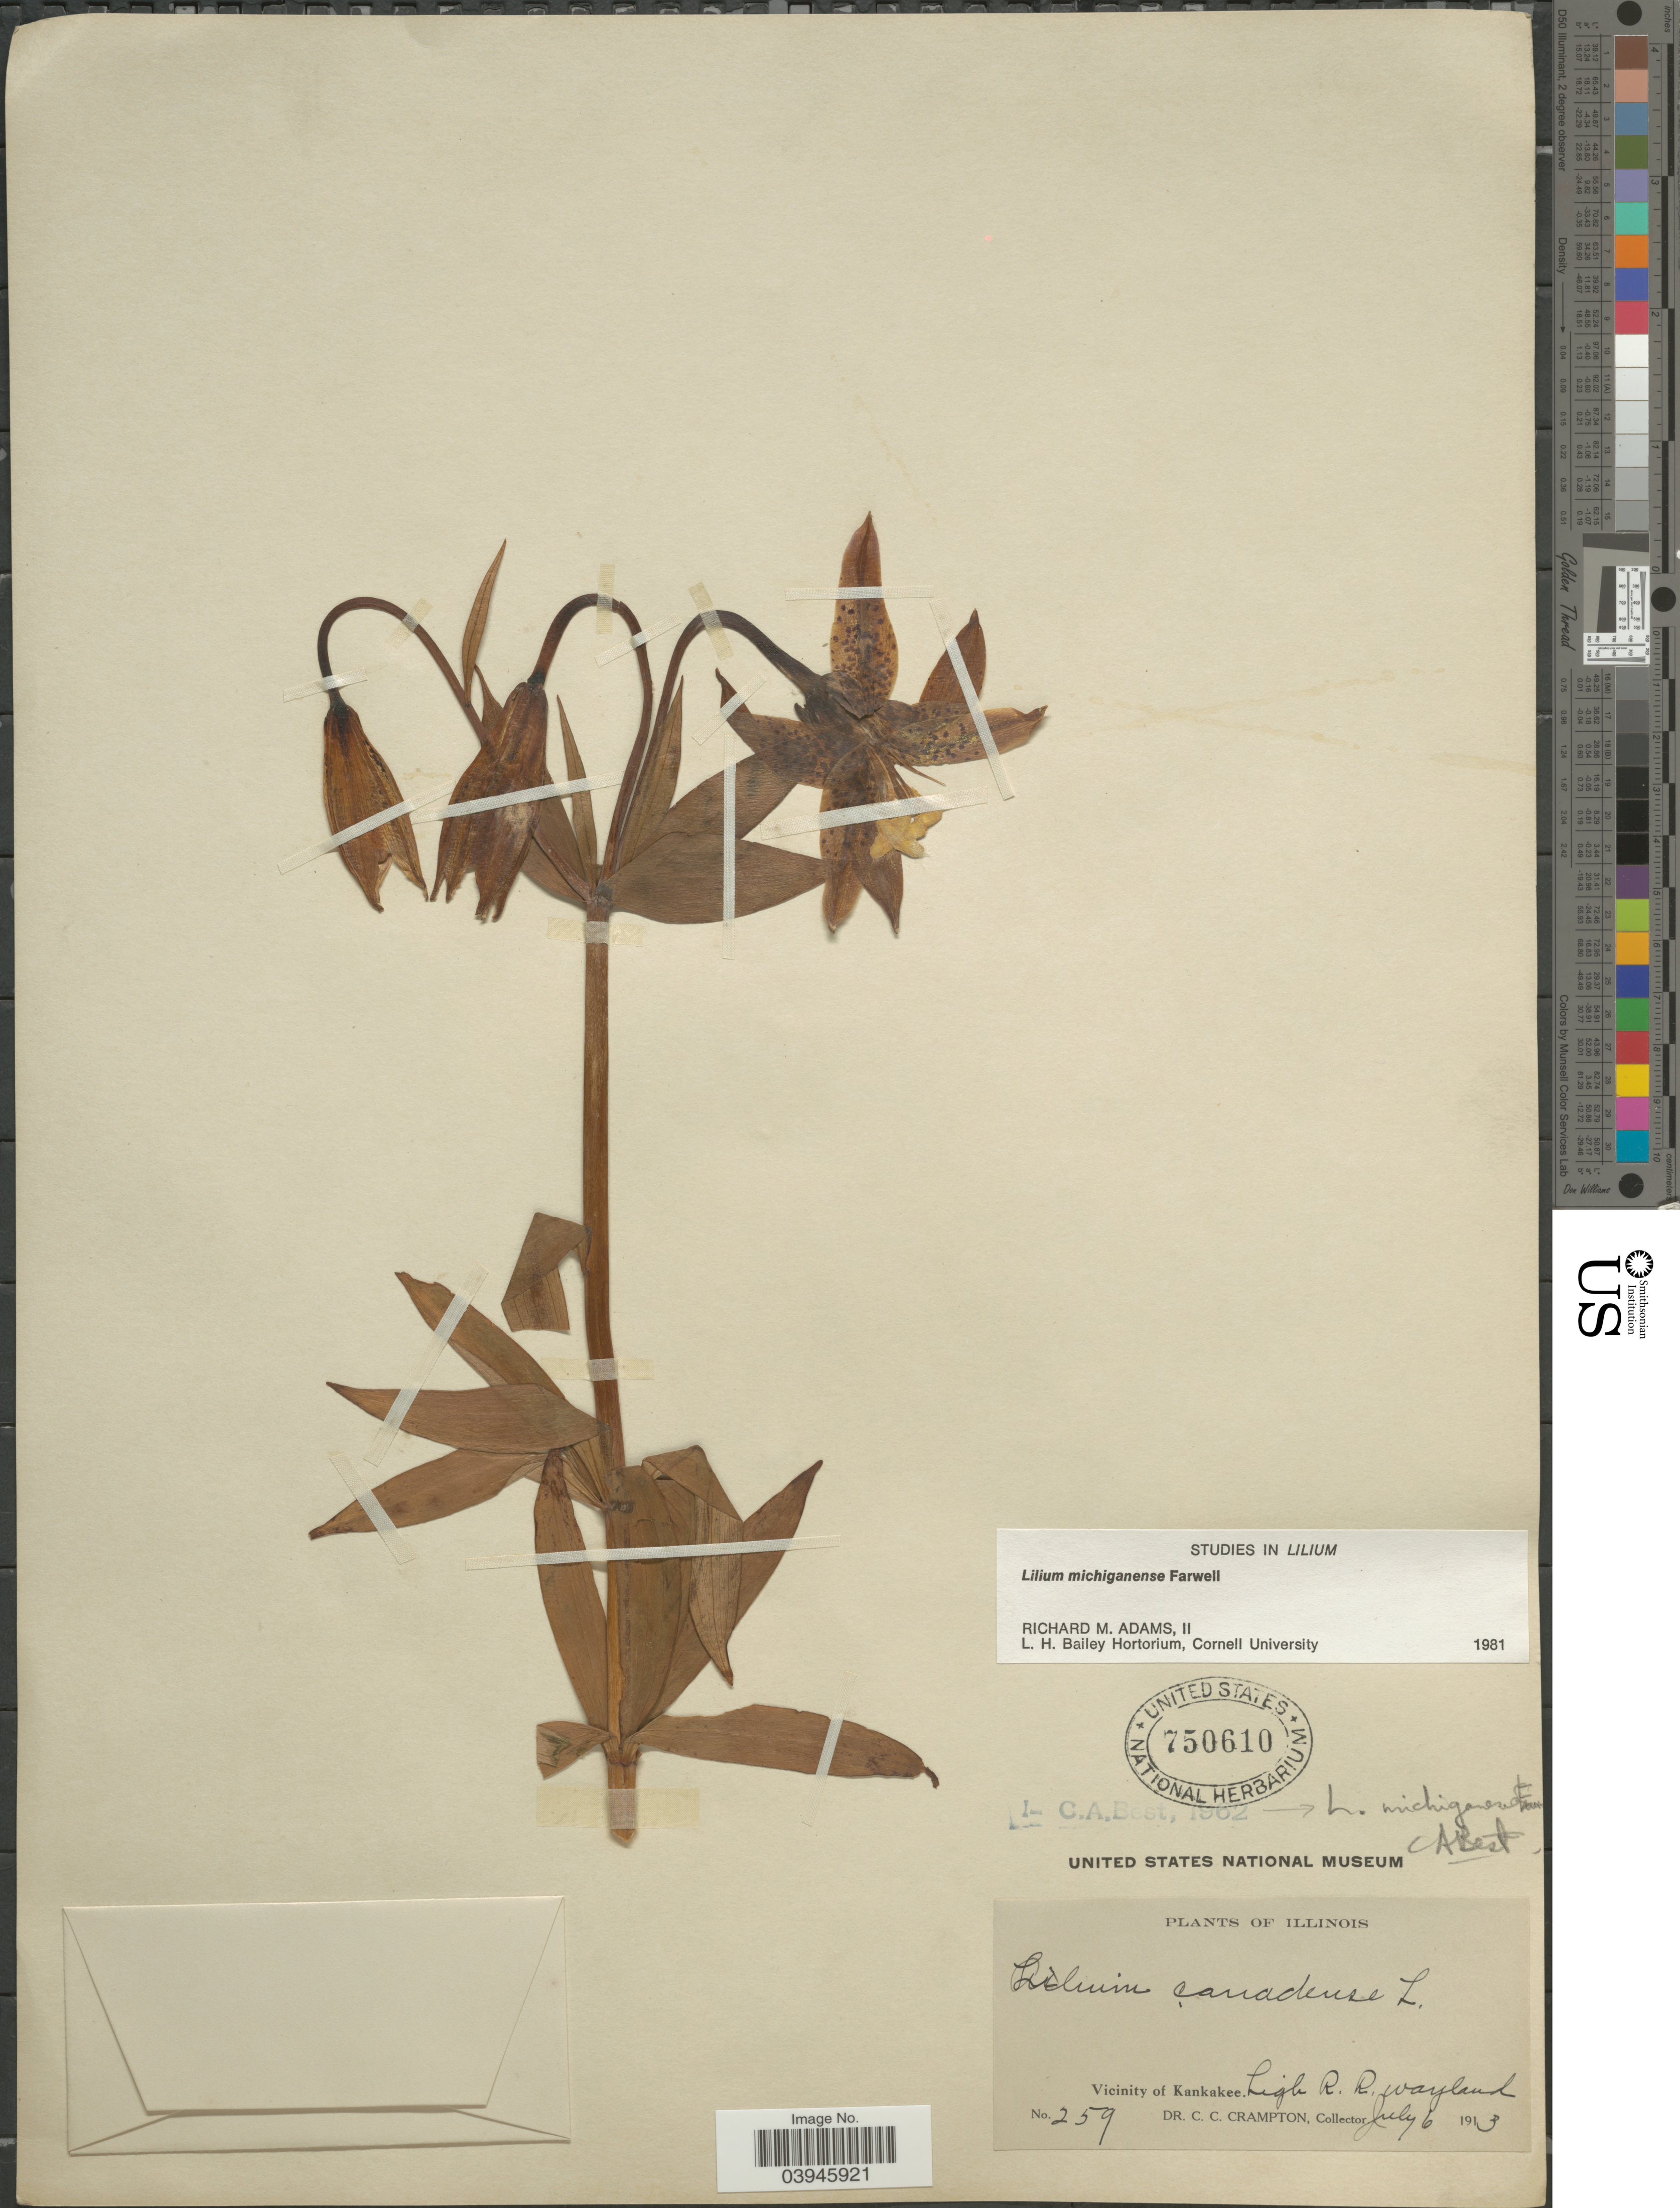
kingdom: Plantae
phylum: Tracheophyta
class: Liliopsida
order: Liliales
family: Liliaceae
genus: Lilium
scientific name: Lilium michiganense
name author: Farw.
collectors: C. Crampton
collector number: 259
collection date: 1913-07-06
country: United States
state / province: Illinois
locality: Vicinity of Kankakee. high R. R. Wayland.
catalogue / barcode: US 750610